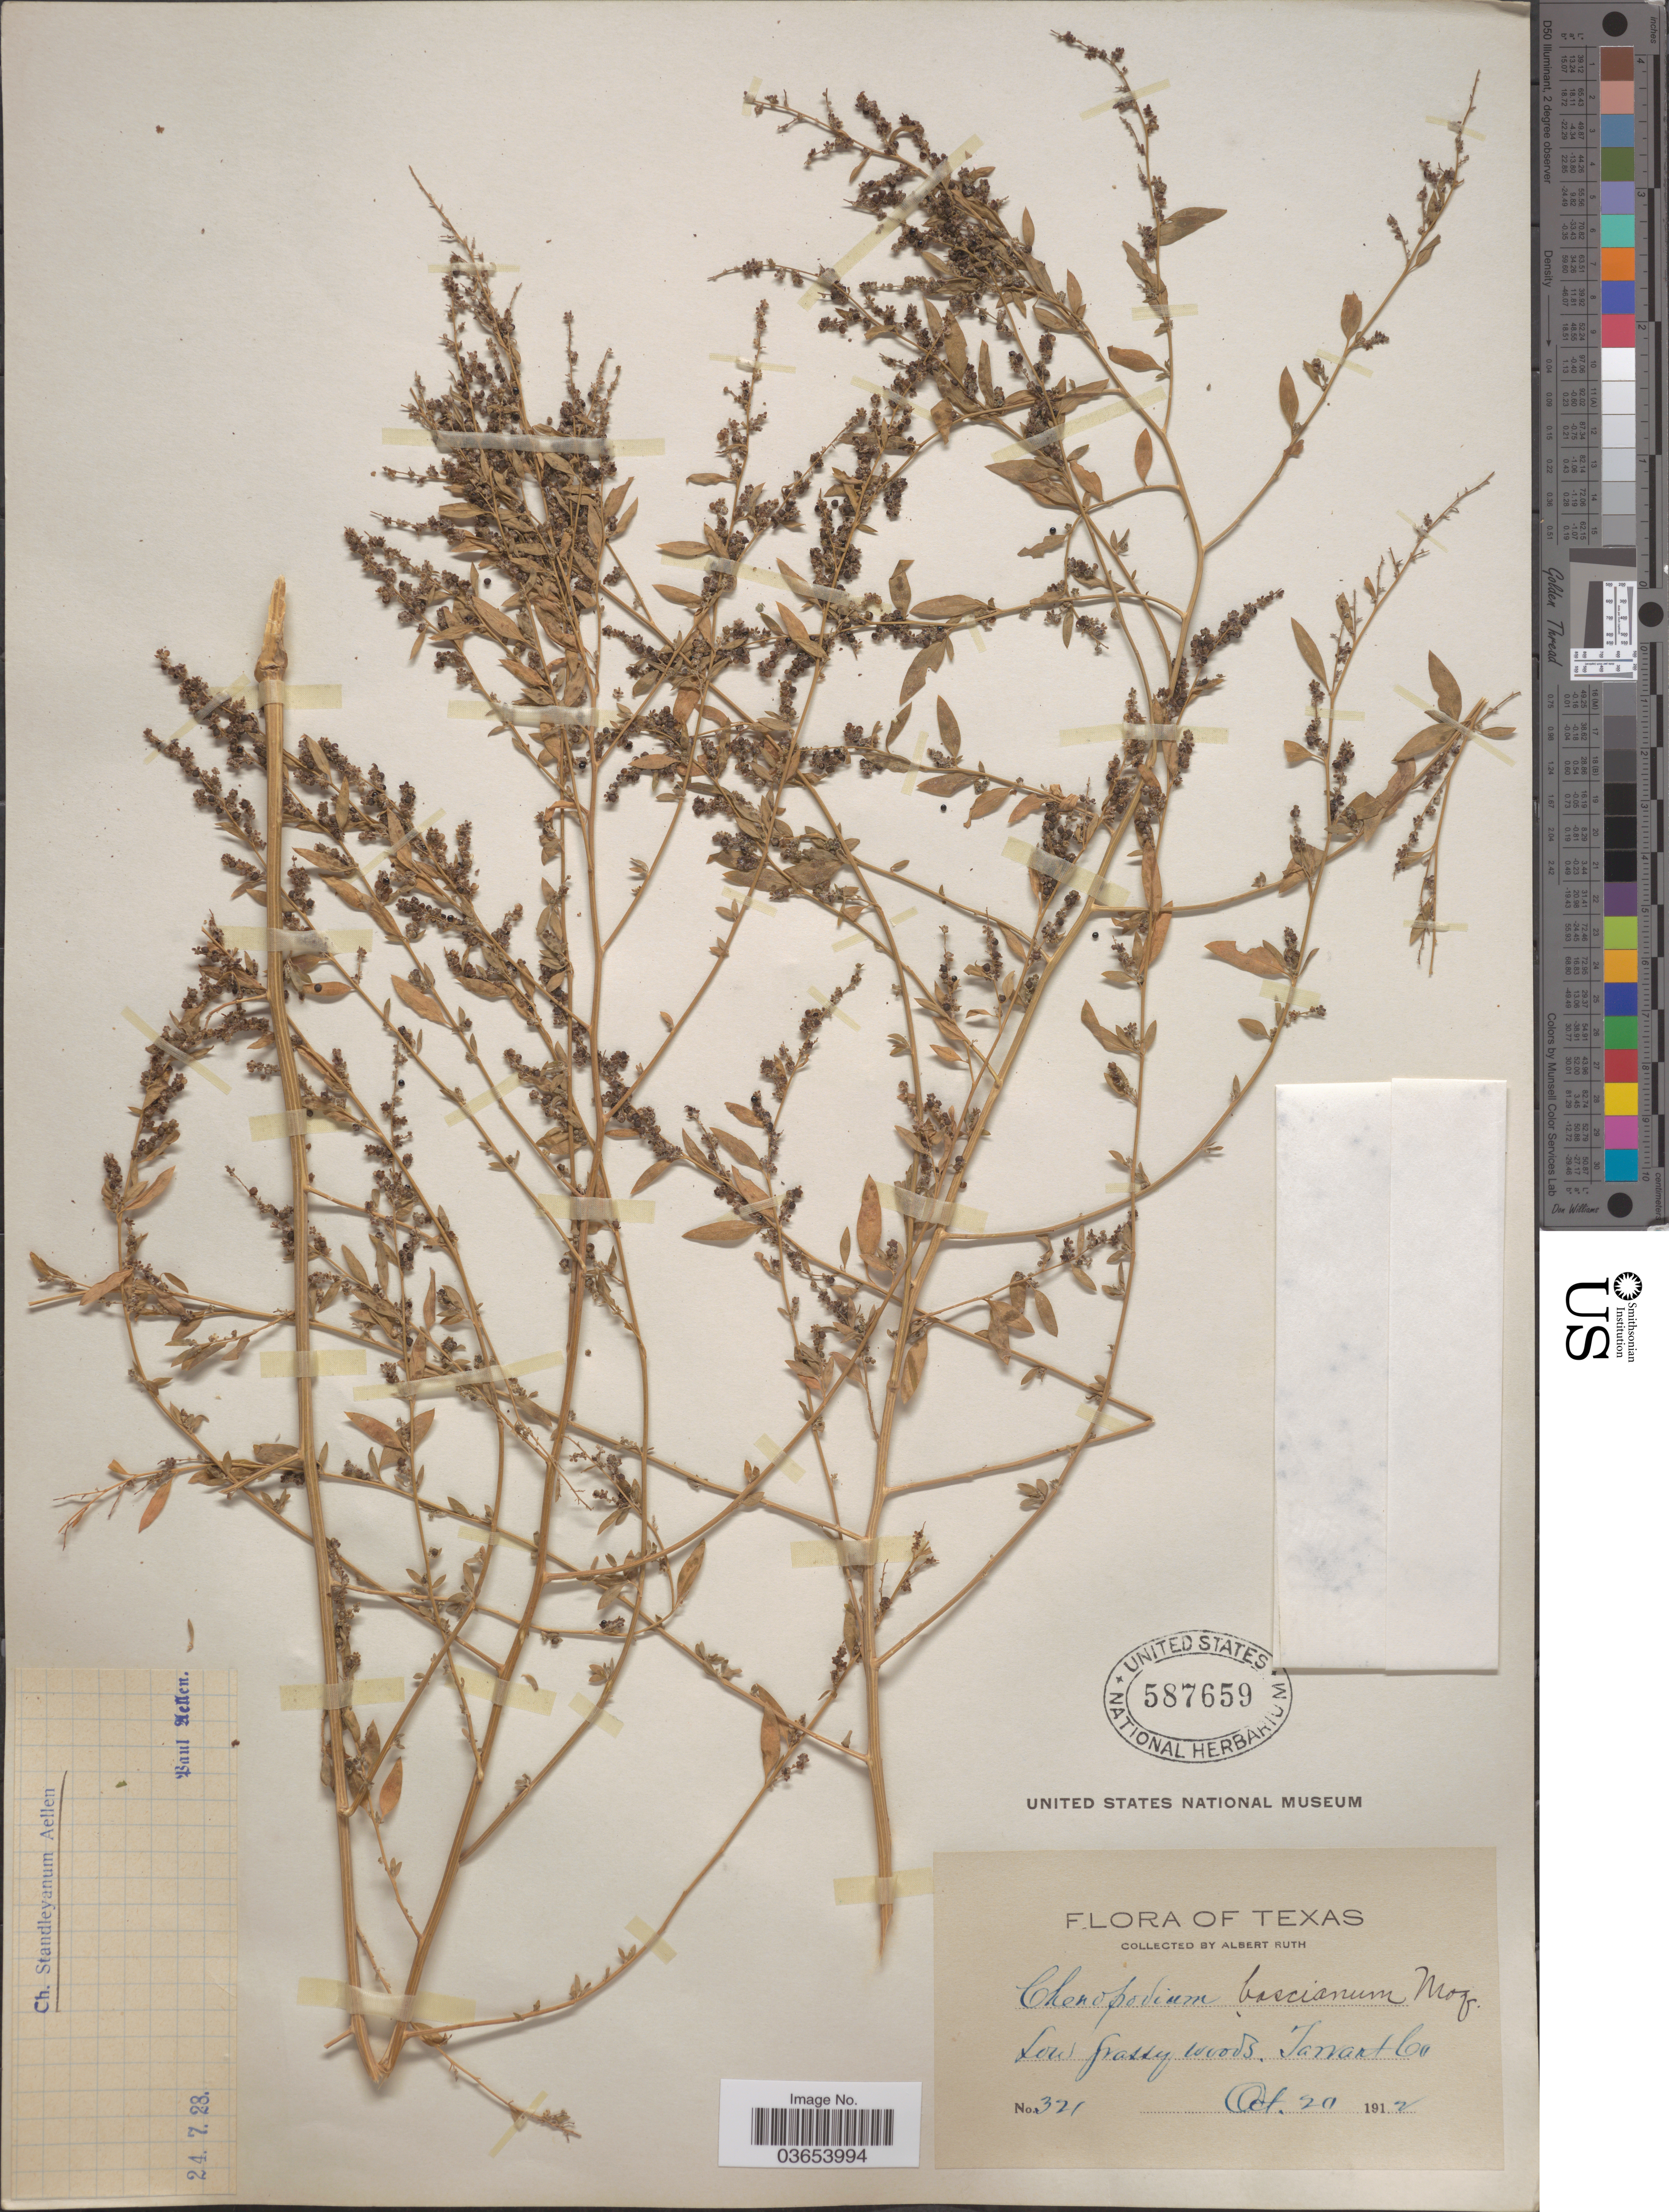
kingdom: Plantae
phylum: Tracheophyta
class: Magnoliopsida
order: Caryophyllales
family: Amaranthaceae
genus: Chenopodium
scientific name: Chenopodium standleyanum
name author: Aellen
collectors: A. Ruth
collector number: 321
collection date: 1912-10-20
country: United States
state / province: Texas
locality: Tarrant Co.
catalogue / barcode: US 587659